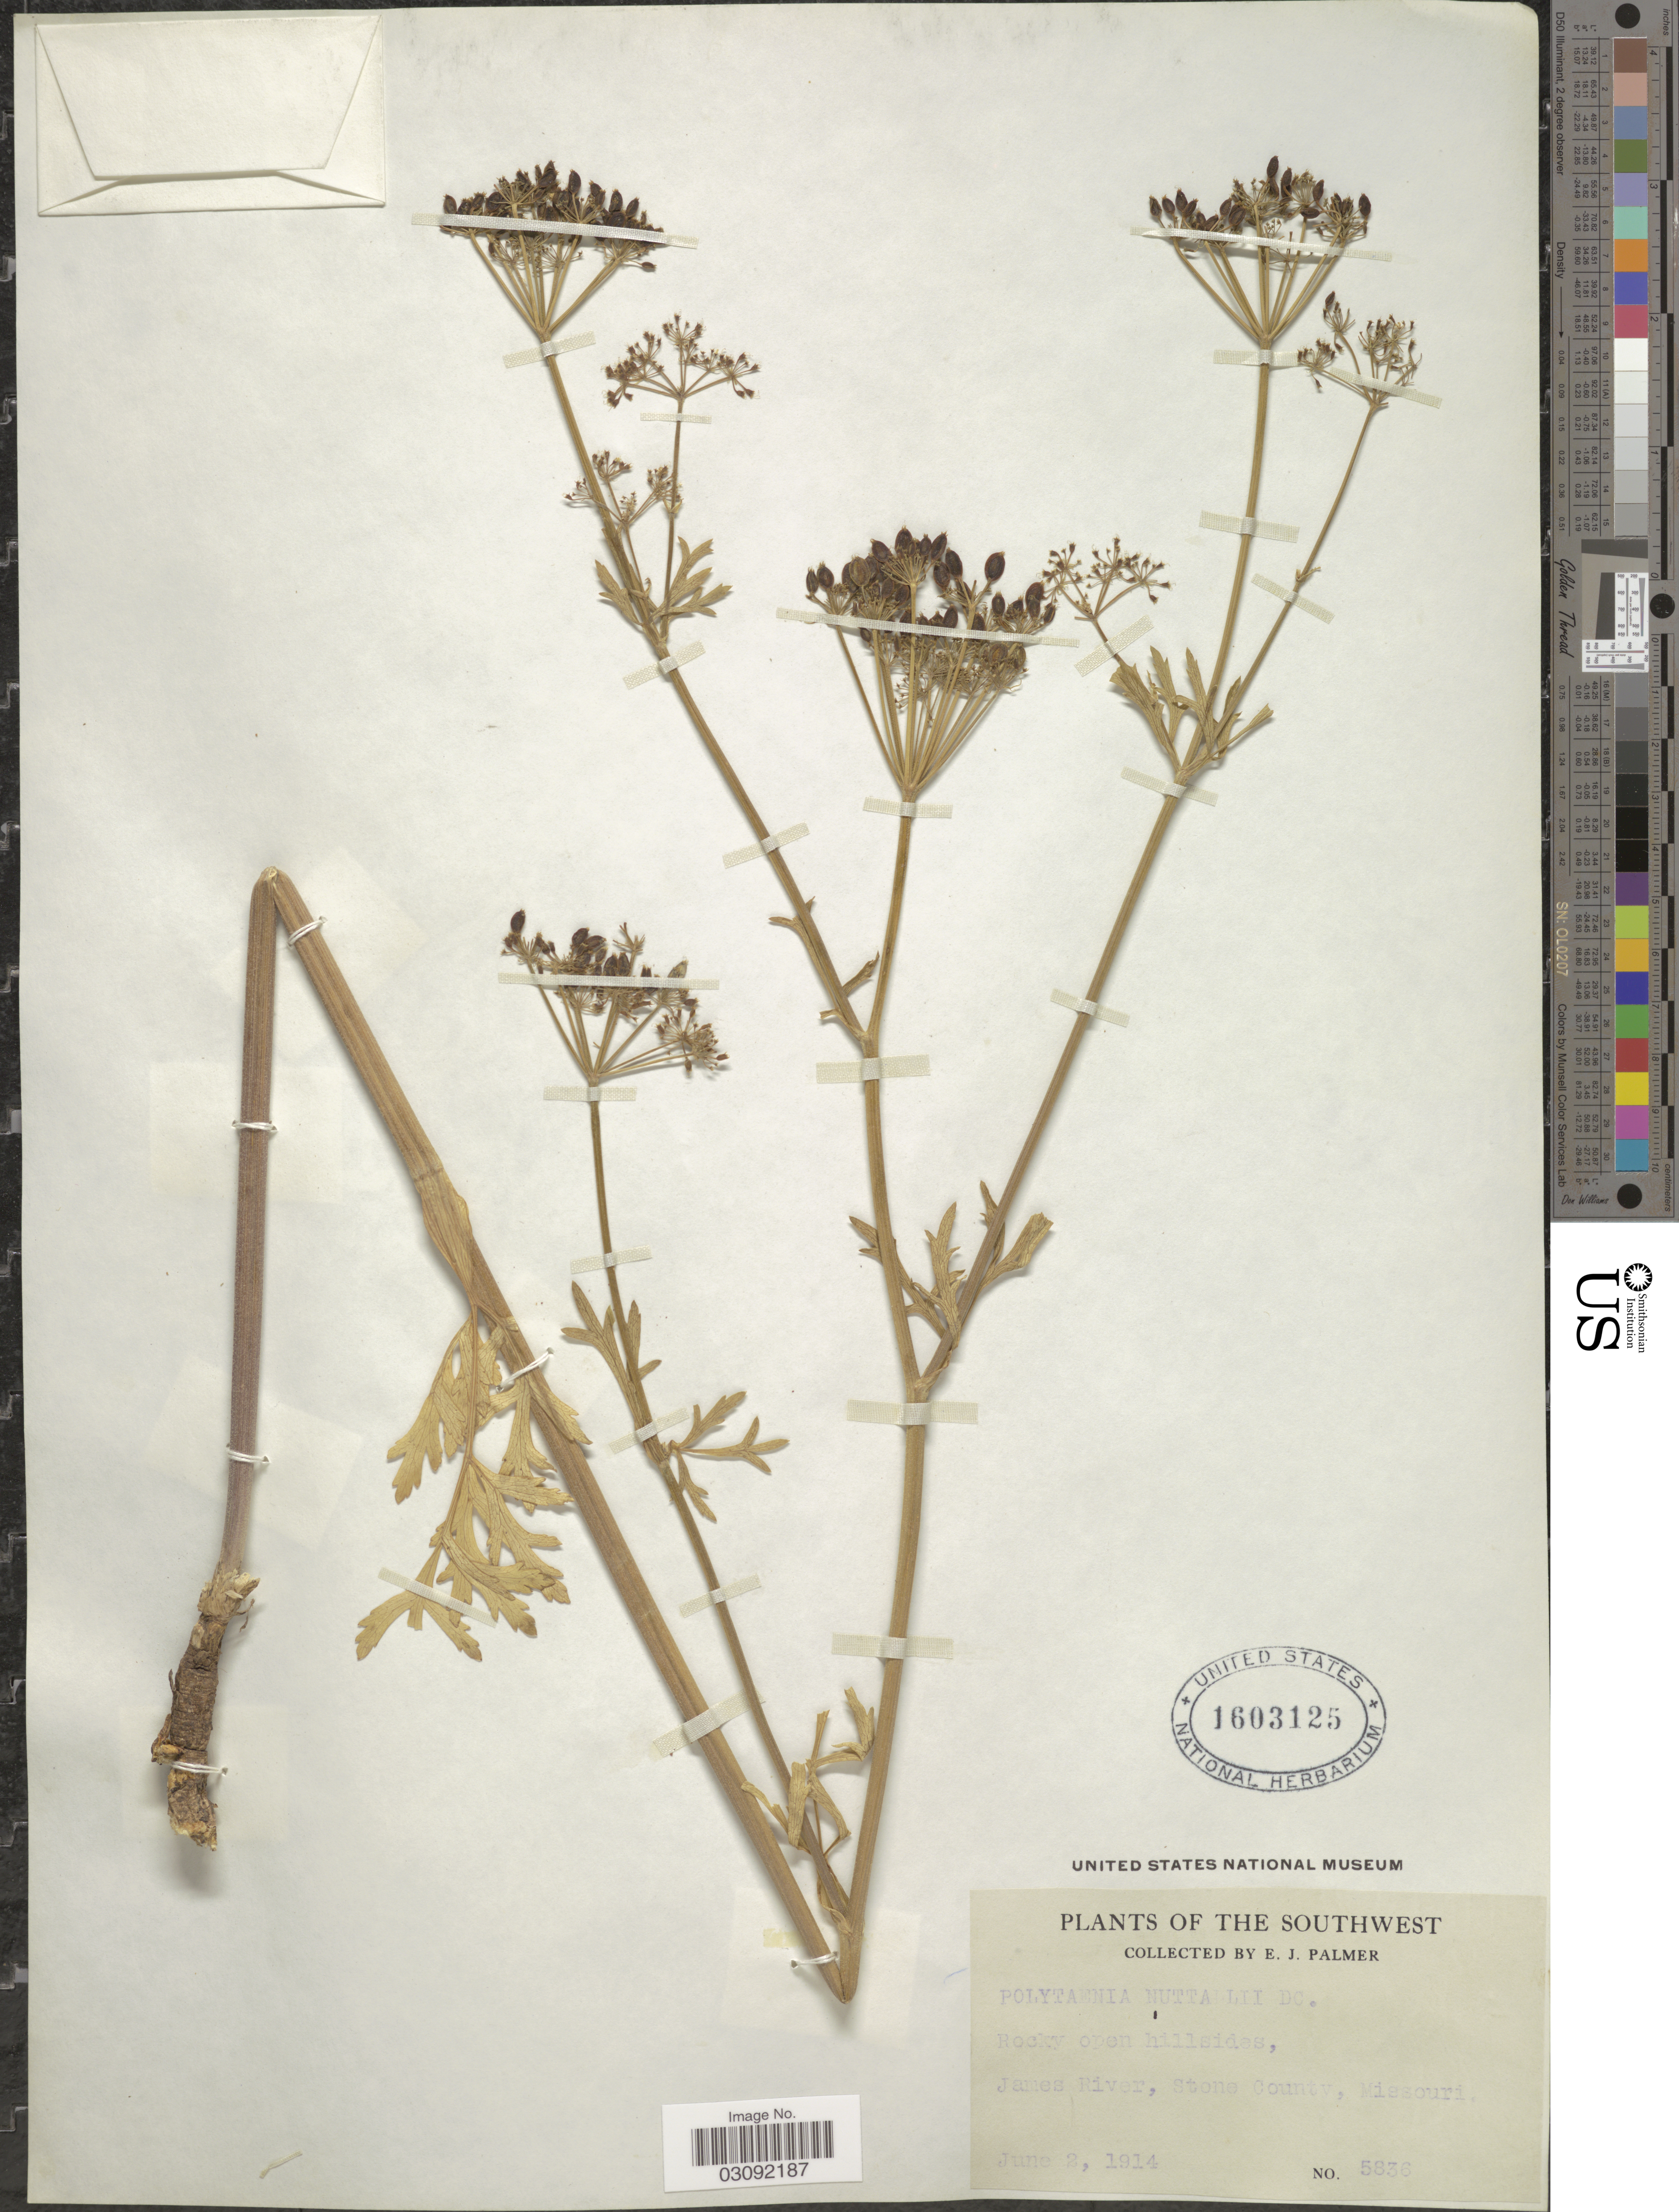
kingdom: Plantae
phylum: Tracheophyta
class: Magnoliopsida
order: Apiales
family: Apiaceae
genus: Polytaenia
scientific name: Polytaenia nuttallii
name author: DC.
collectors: E. J. Palmer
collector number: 5836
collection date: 1914-06-02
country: United States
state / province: Missouri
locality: The Southwest. Rocky open hillsides, James River, Stone County.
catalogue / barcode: US 1603125